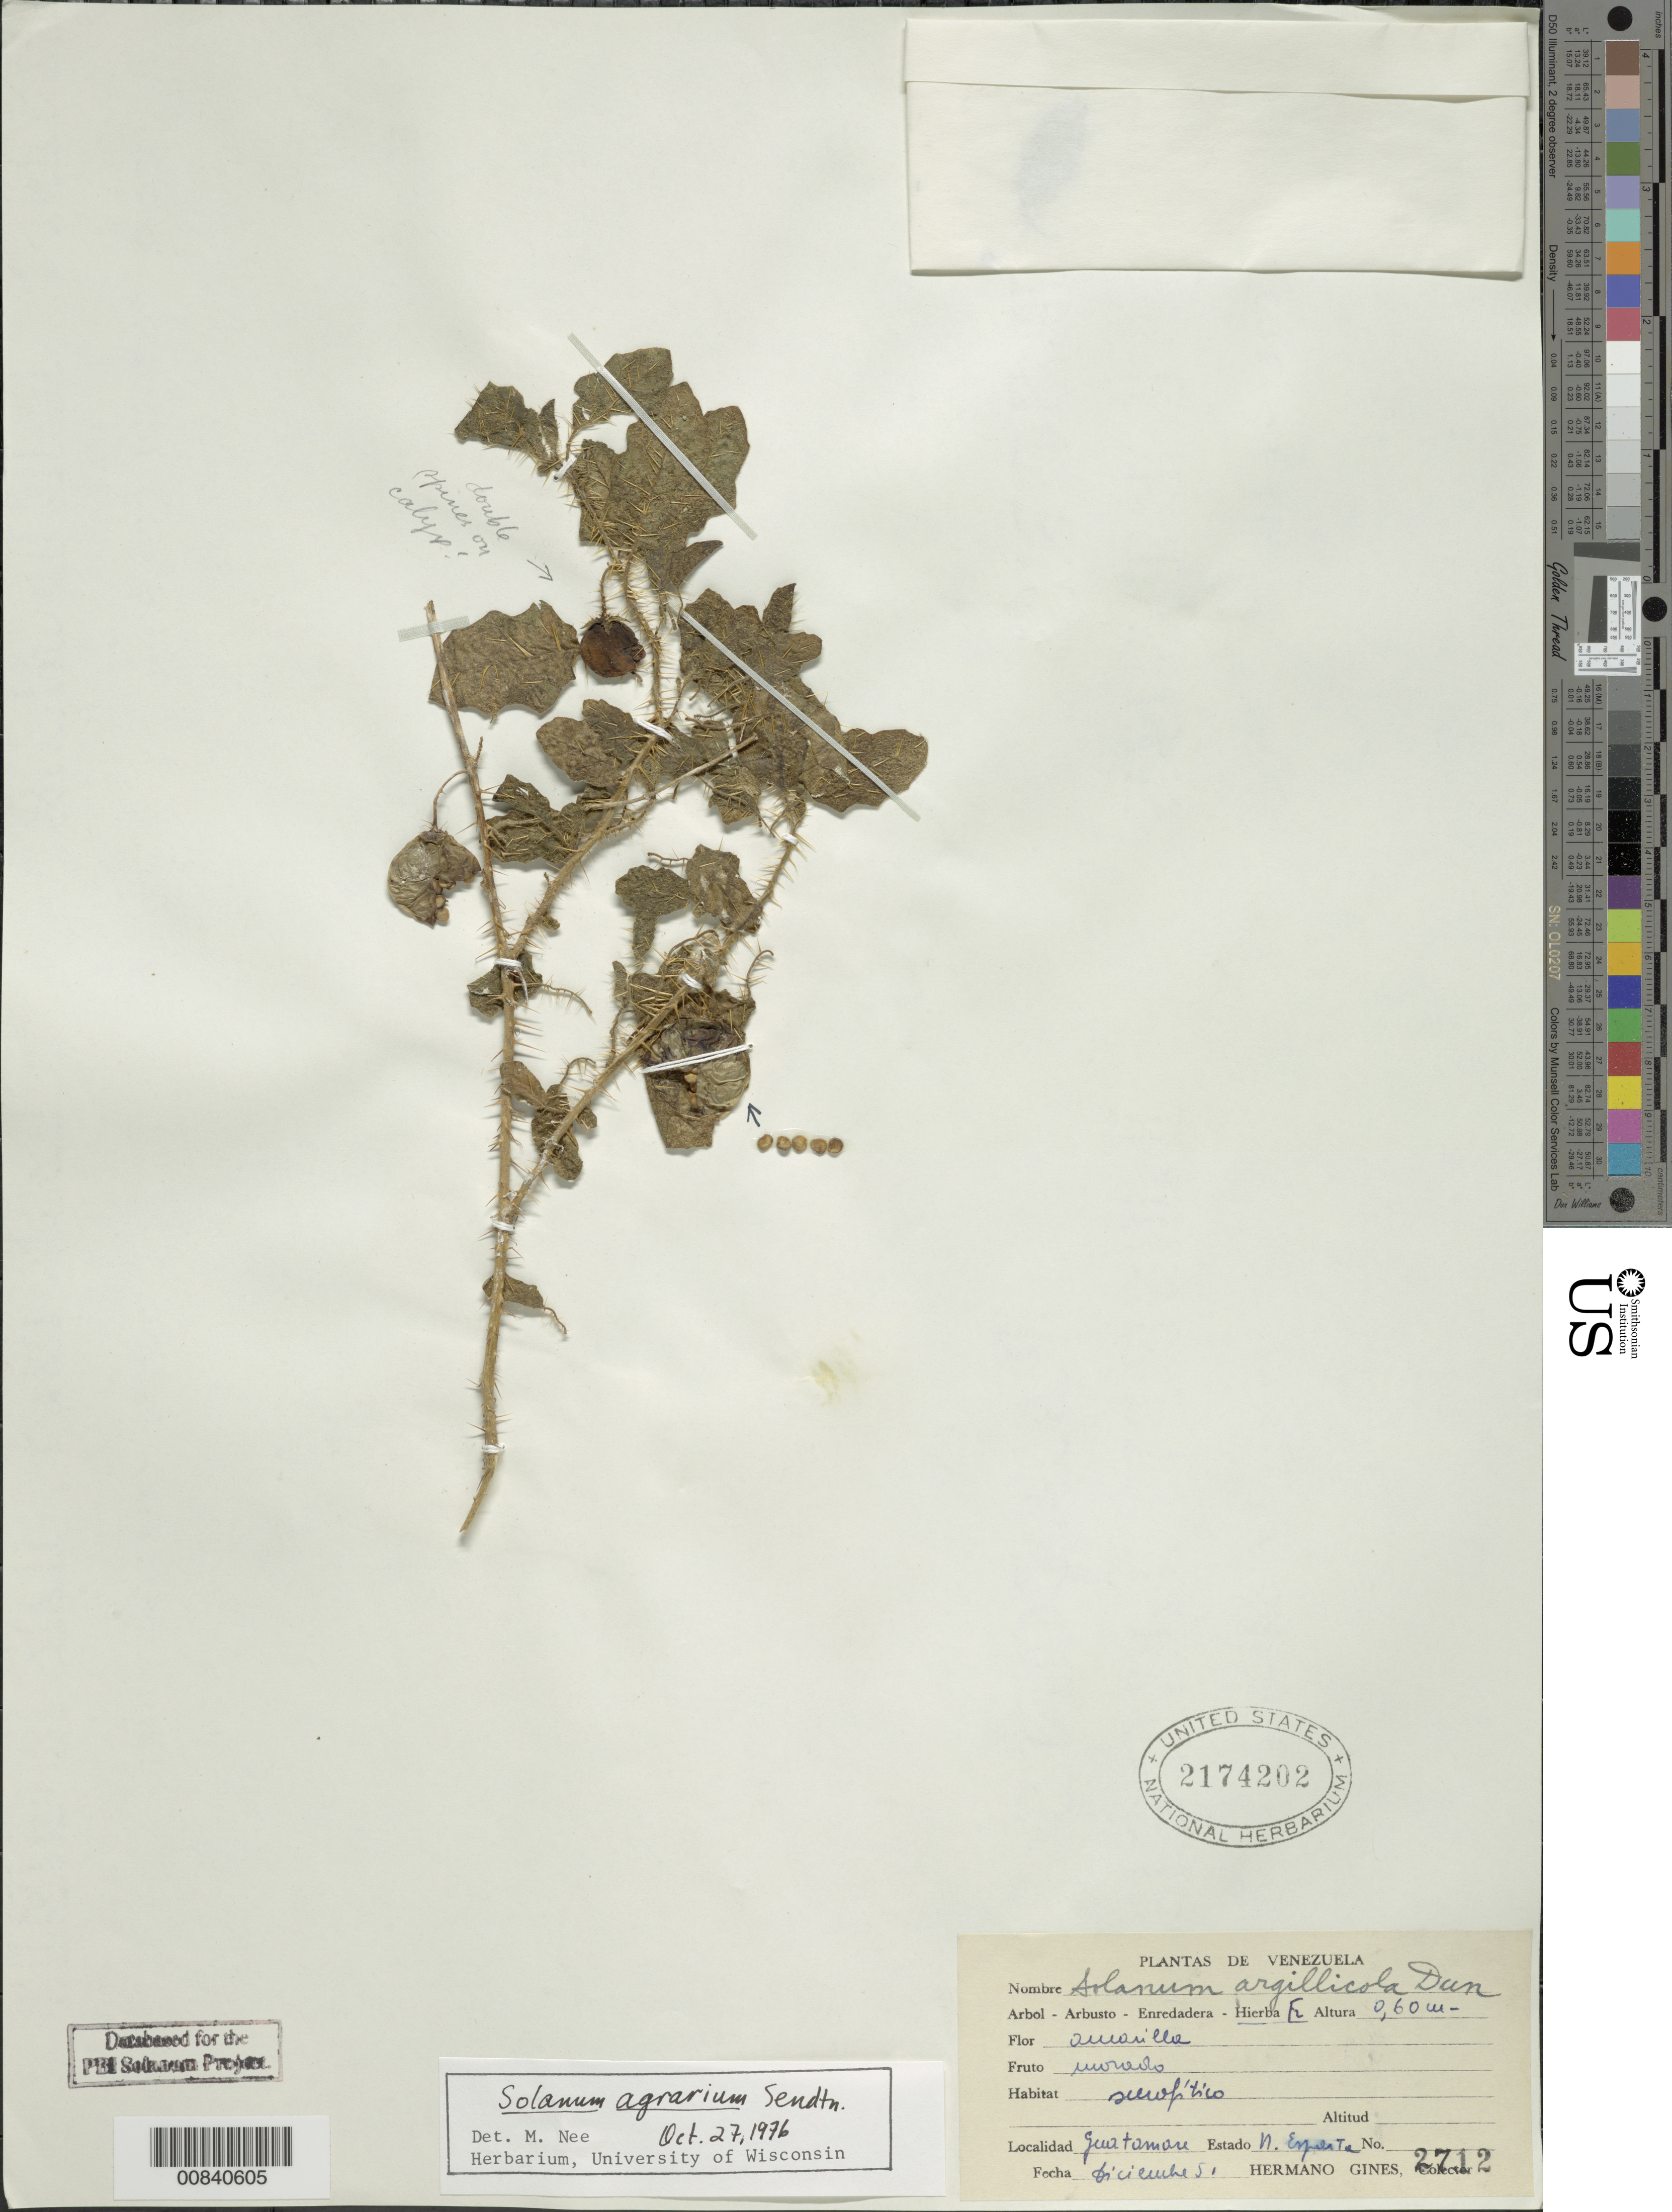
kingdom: Plantae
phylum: Tracheophyta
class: Magnoliopsida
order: Solanales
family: Solanaceae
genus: Solanum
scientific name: Solanum agrarium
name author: Sendtn.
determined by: Nee, Michael H.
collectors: H. Gines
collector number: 2712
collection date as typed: Dec 1951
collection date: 1951-12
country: Venezuela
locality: Guatamare. Estado: N. Eyozte [spelling?]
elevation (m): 60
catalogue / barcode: US 2174202